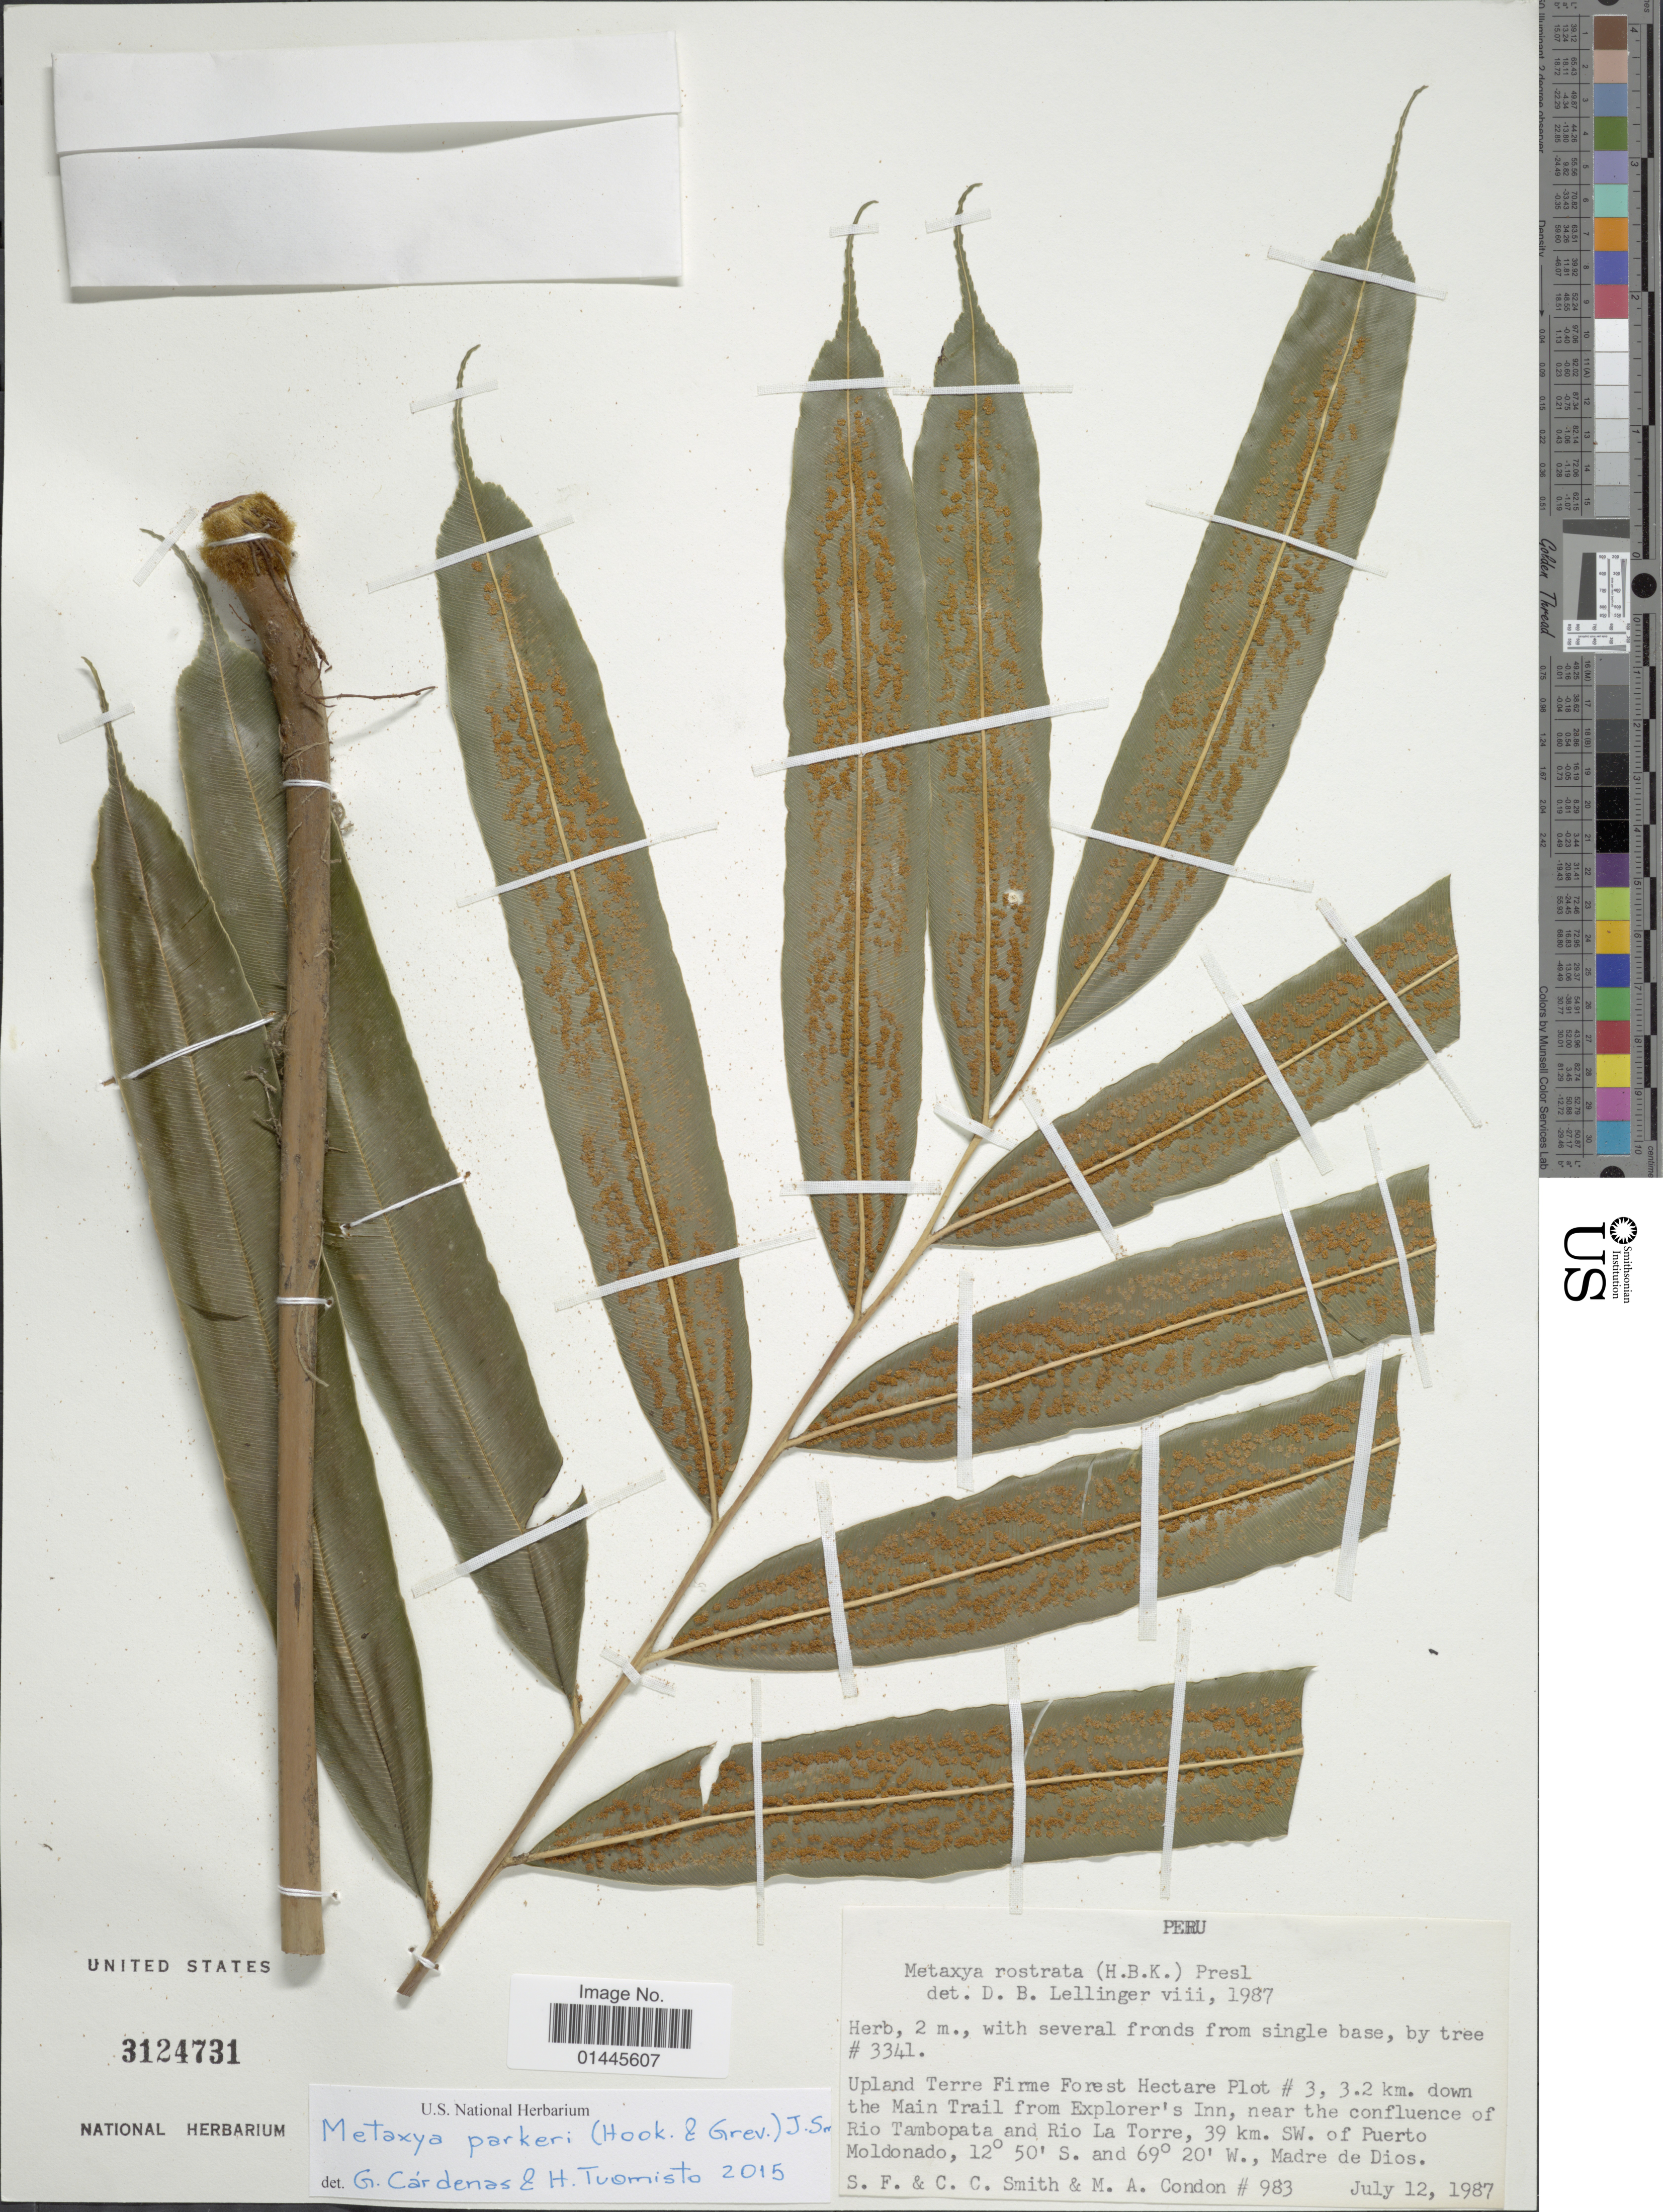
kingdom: Plantae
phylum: Tracheophyta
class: Polypodiopsida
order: Cyatheales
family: Metaxyaceae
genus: Metaxya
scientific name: Metaxya parkeri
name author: (Hook. & Grev.) J. Sm.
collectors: S.F. Smith, C. C. Smith & M. Condon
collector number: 983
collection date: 1987-07-12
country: Peru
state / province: Madre de Dios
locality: Upland Terre Firme Forest Hectare Plot #3, 3.2 km. down the Main Trail from Explorer's Inn, near the confluence of Rio Tambopata and Rio La Torre, 39 km. SW. of Puero Moldonado.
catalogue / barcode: US 3124731